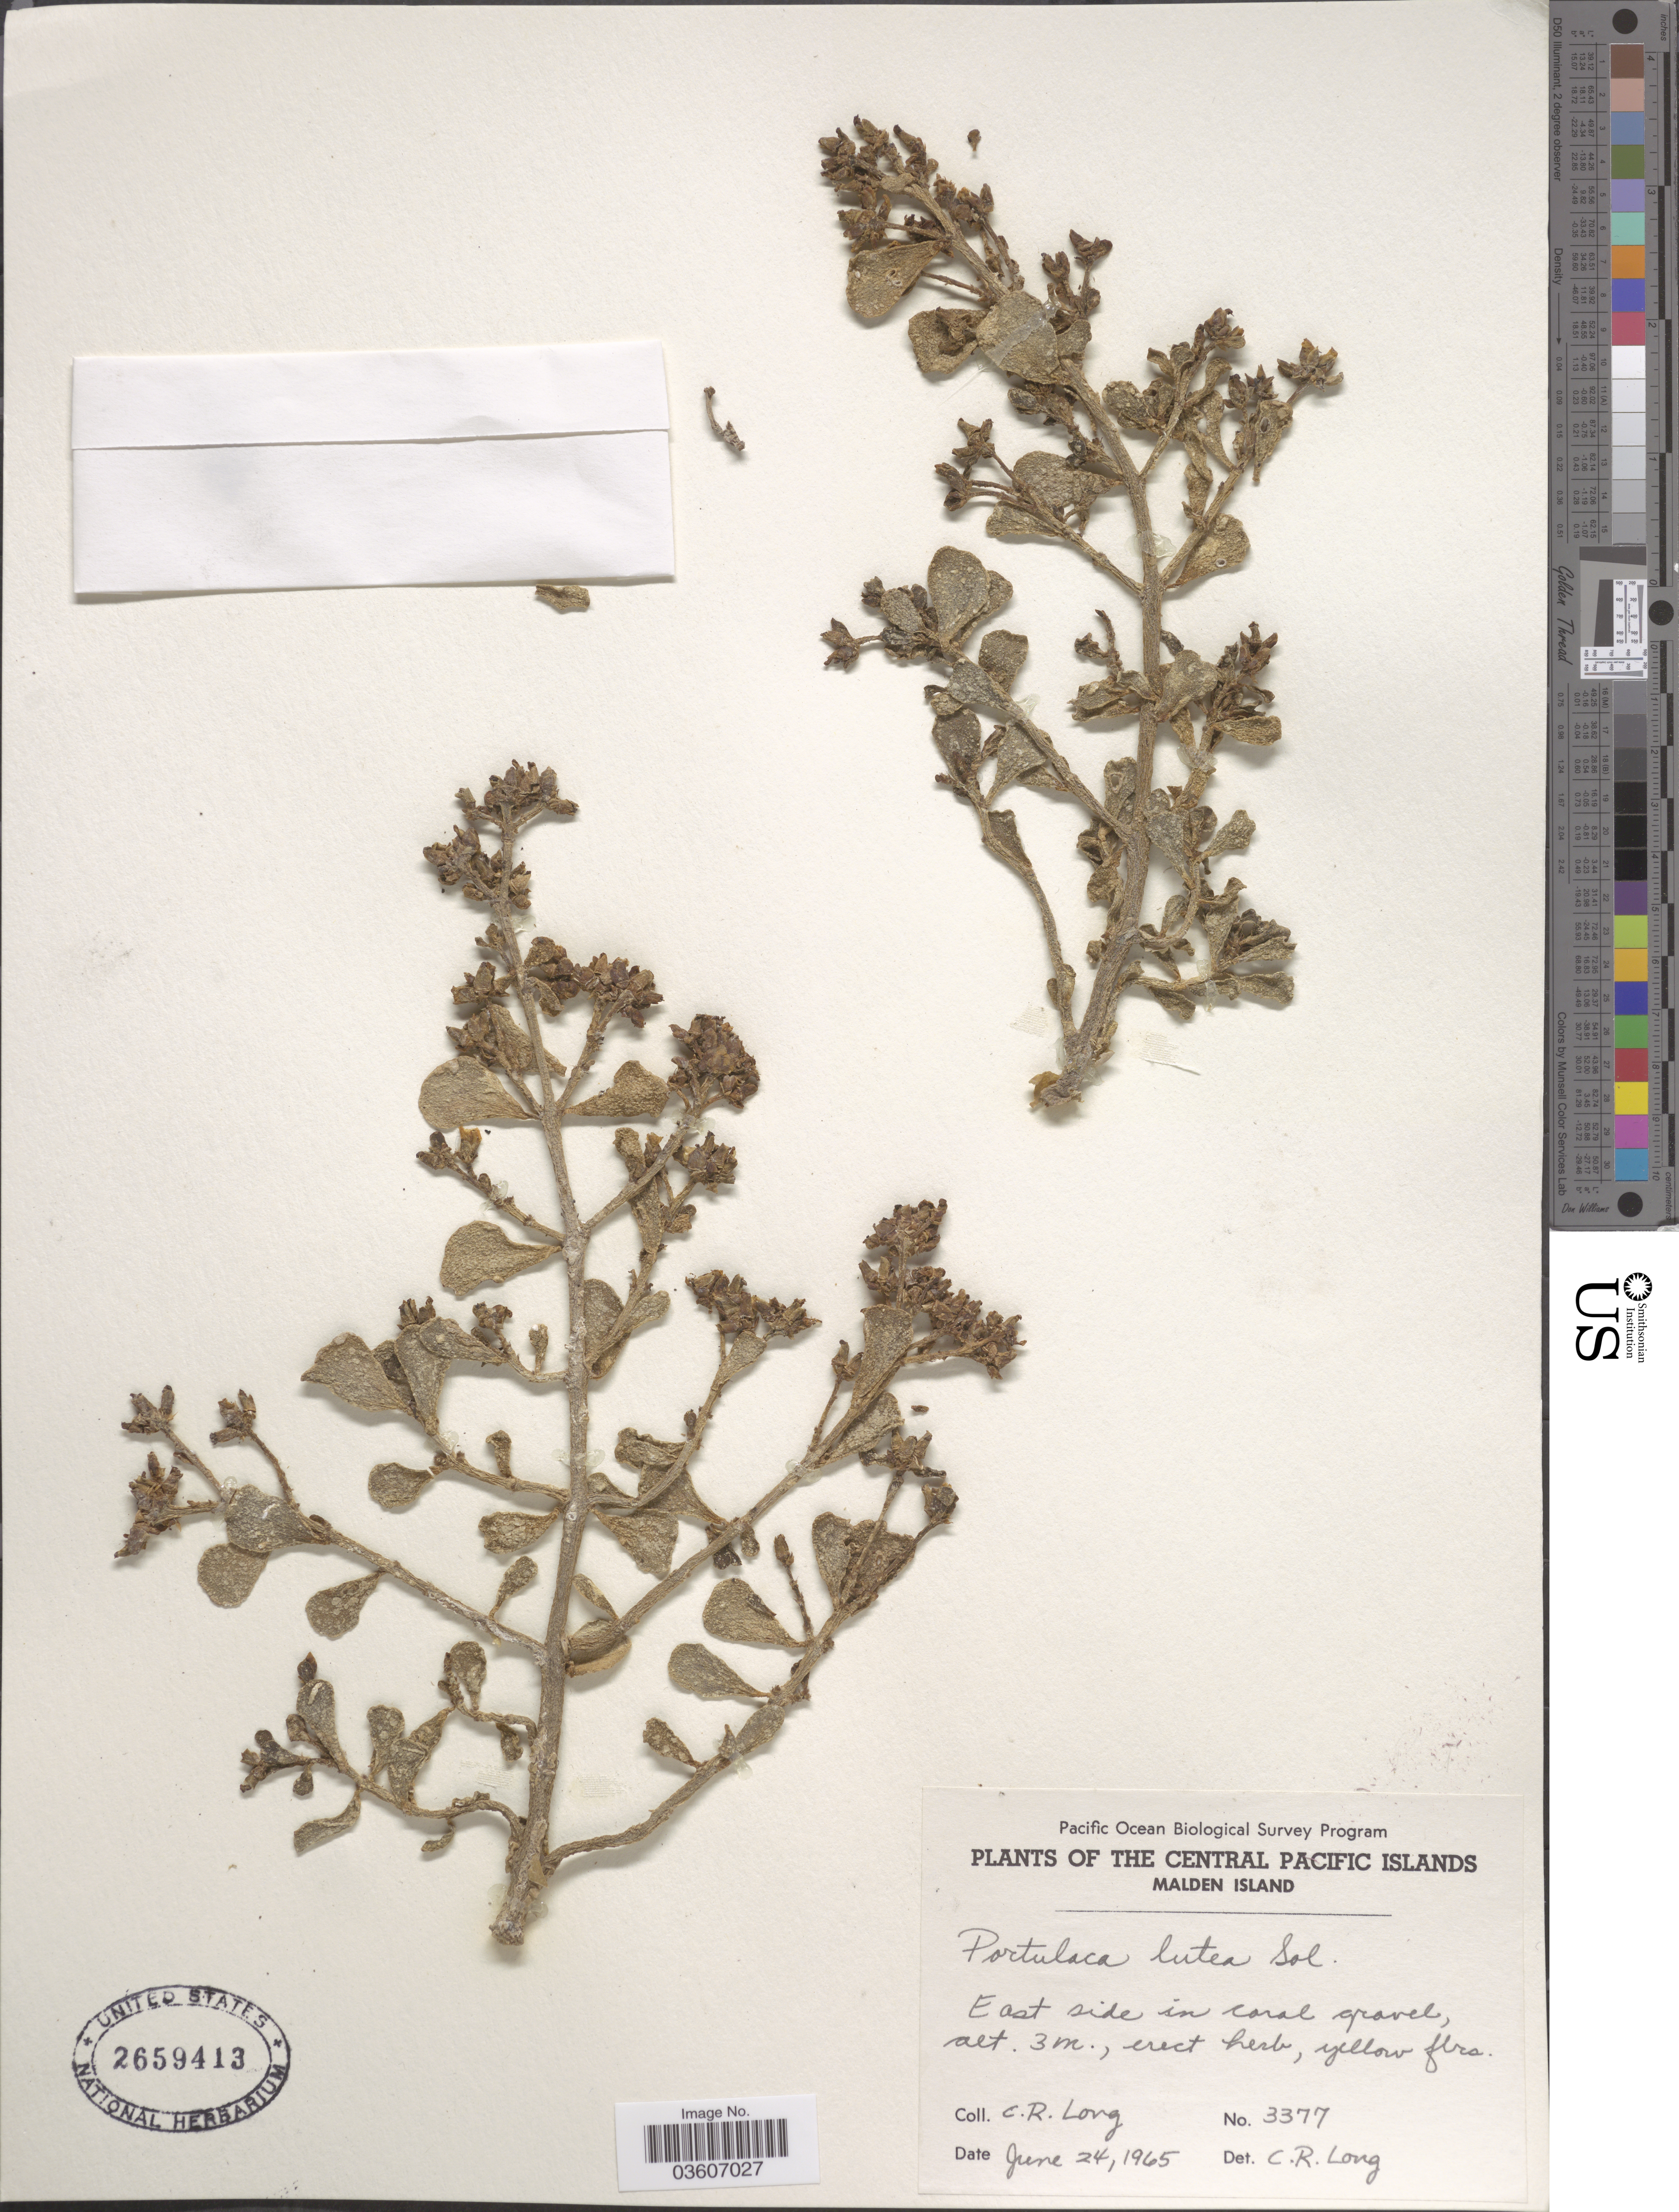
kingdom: Plantae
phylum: Tracheophyta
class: Magnoliopsida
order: Caryophyllales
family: Portulacaceae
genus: Portulaca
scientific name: Portulaca lutea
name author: Sol. ex G. Forst.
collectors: C. R. Long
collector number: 3377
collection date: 1965-06-24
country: Kiribati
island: Malden Island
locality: The Central Pacific Islands. Malden Island. East side in coral gravel.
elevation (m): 3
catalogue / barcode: US 2659413